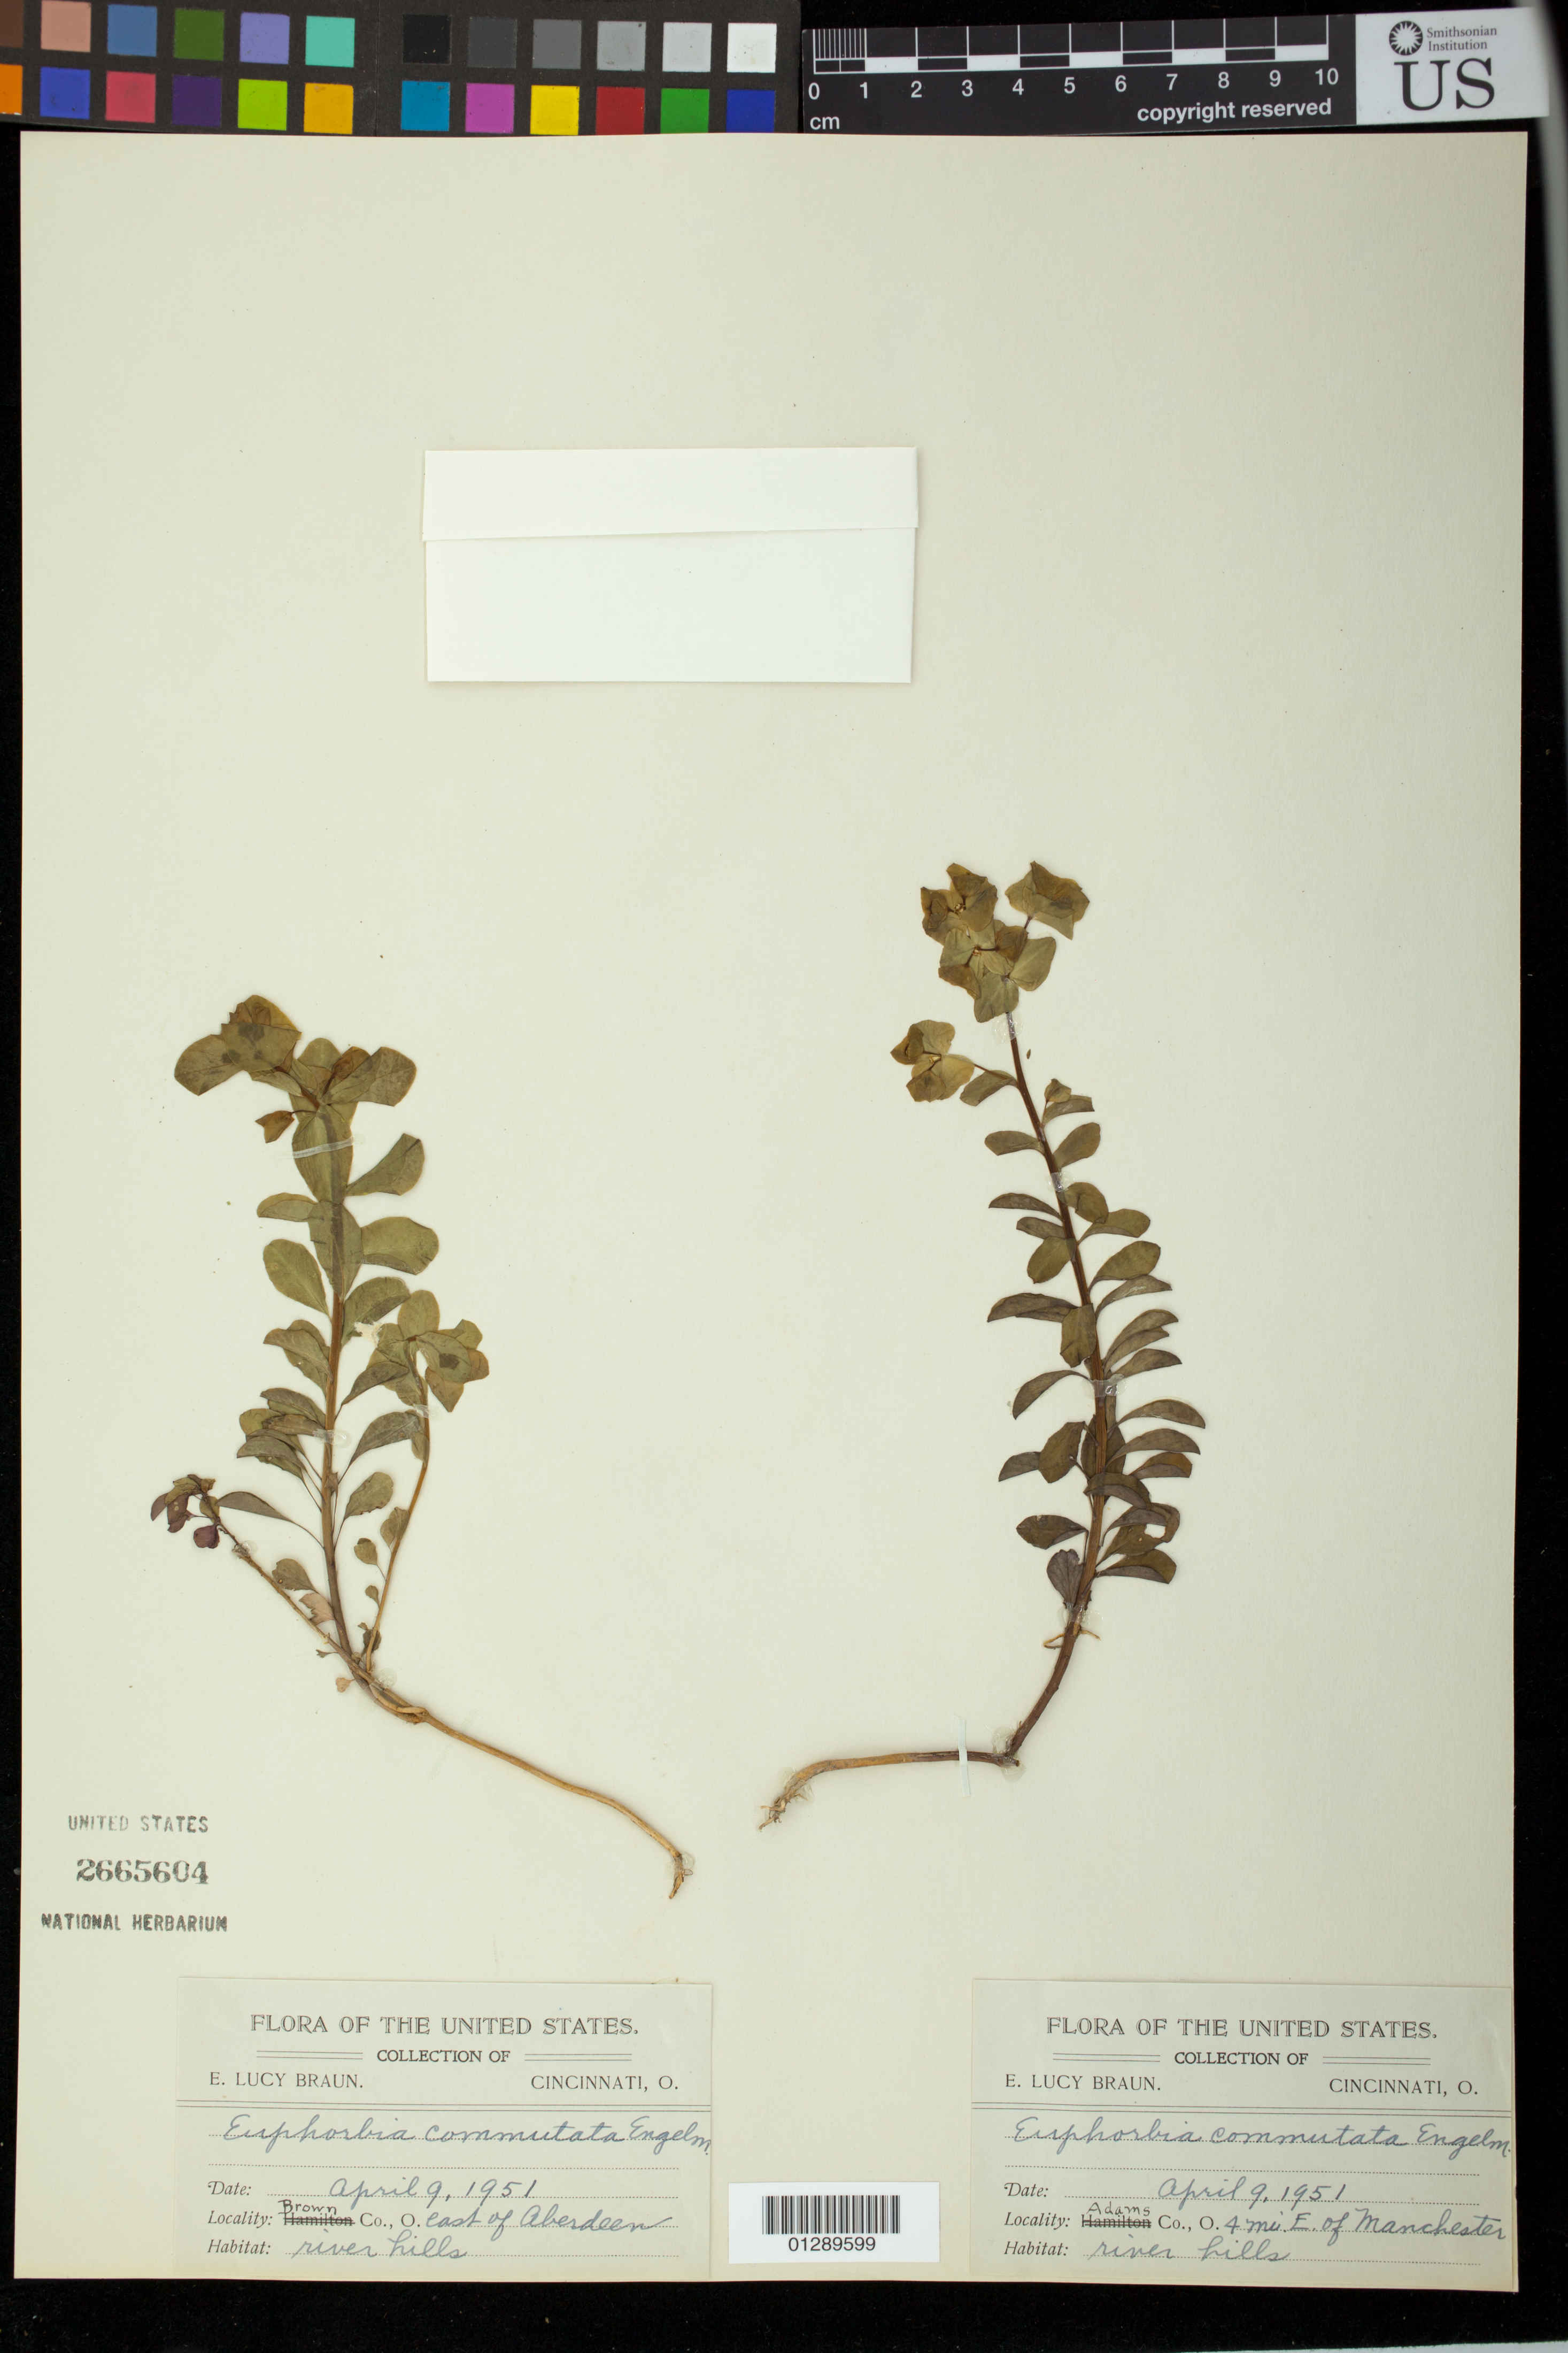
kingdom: Plantae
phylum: Tracheophyta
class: Magnoliopsida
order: Malpighiales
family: Euphorbiaceae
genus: Euphorbia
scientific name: Euphorbia commutata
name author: Engelm. ex A. Gray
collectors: E. L. Braun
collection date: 1951-04-09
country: United States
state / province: Ohio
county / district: Brown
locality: east of Aberdeen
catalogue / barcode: US 2665604